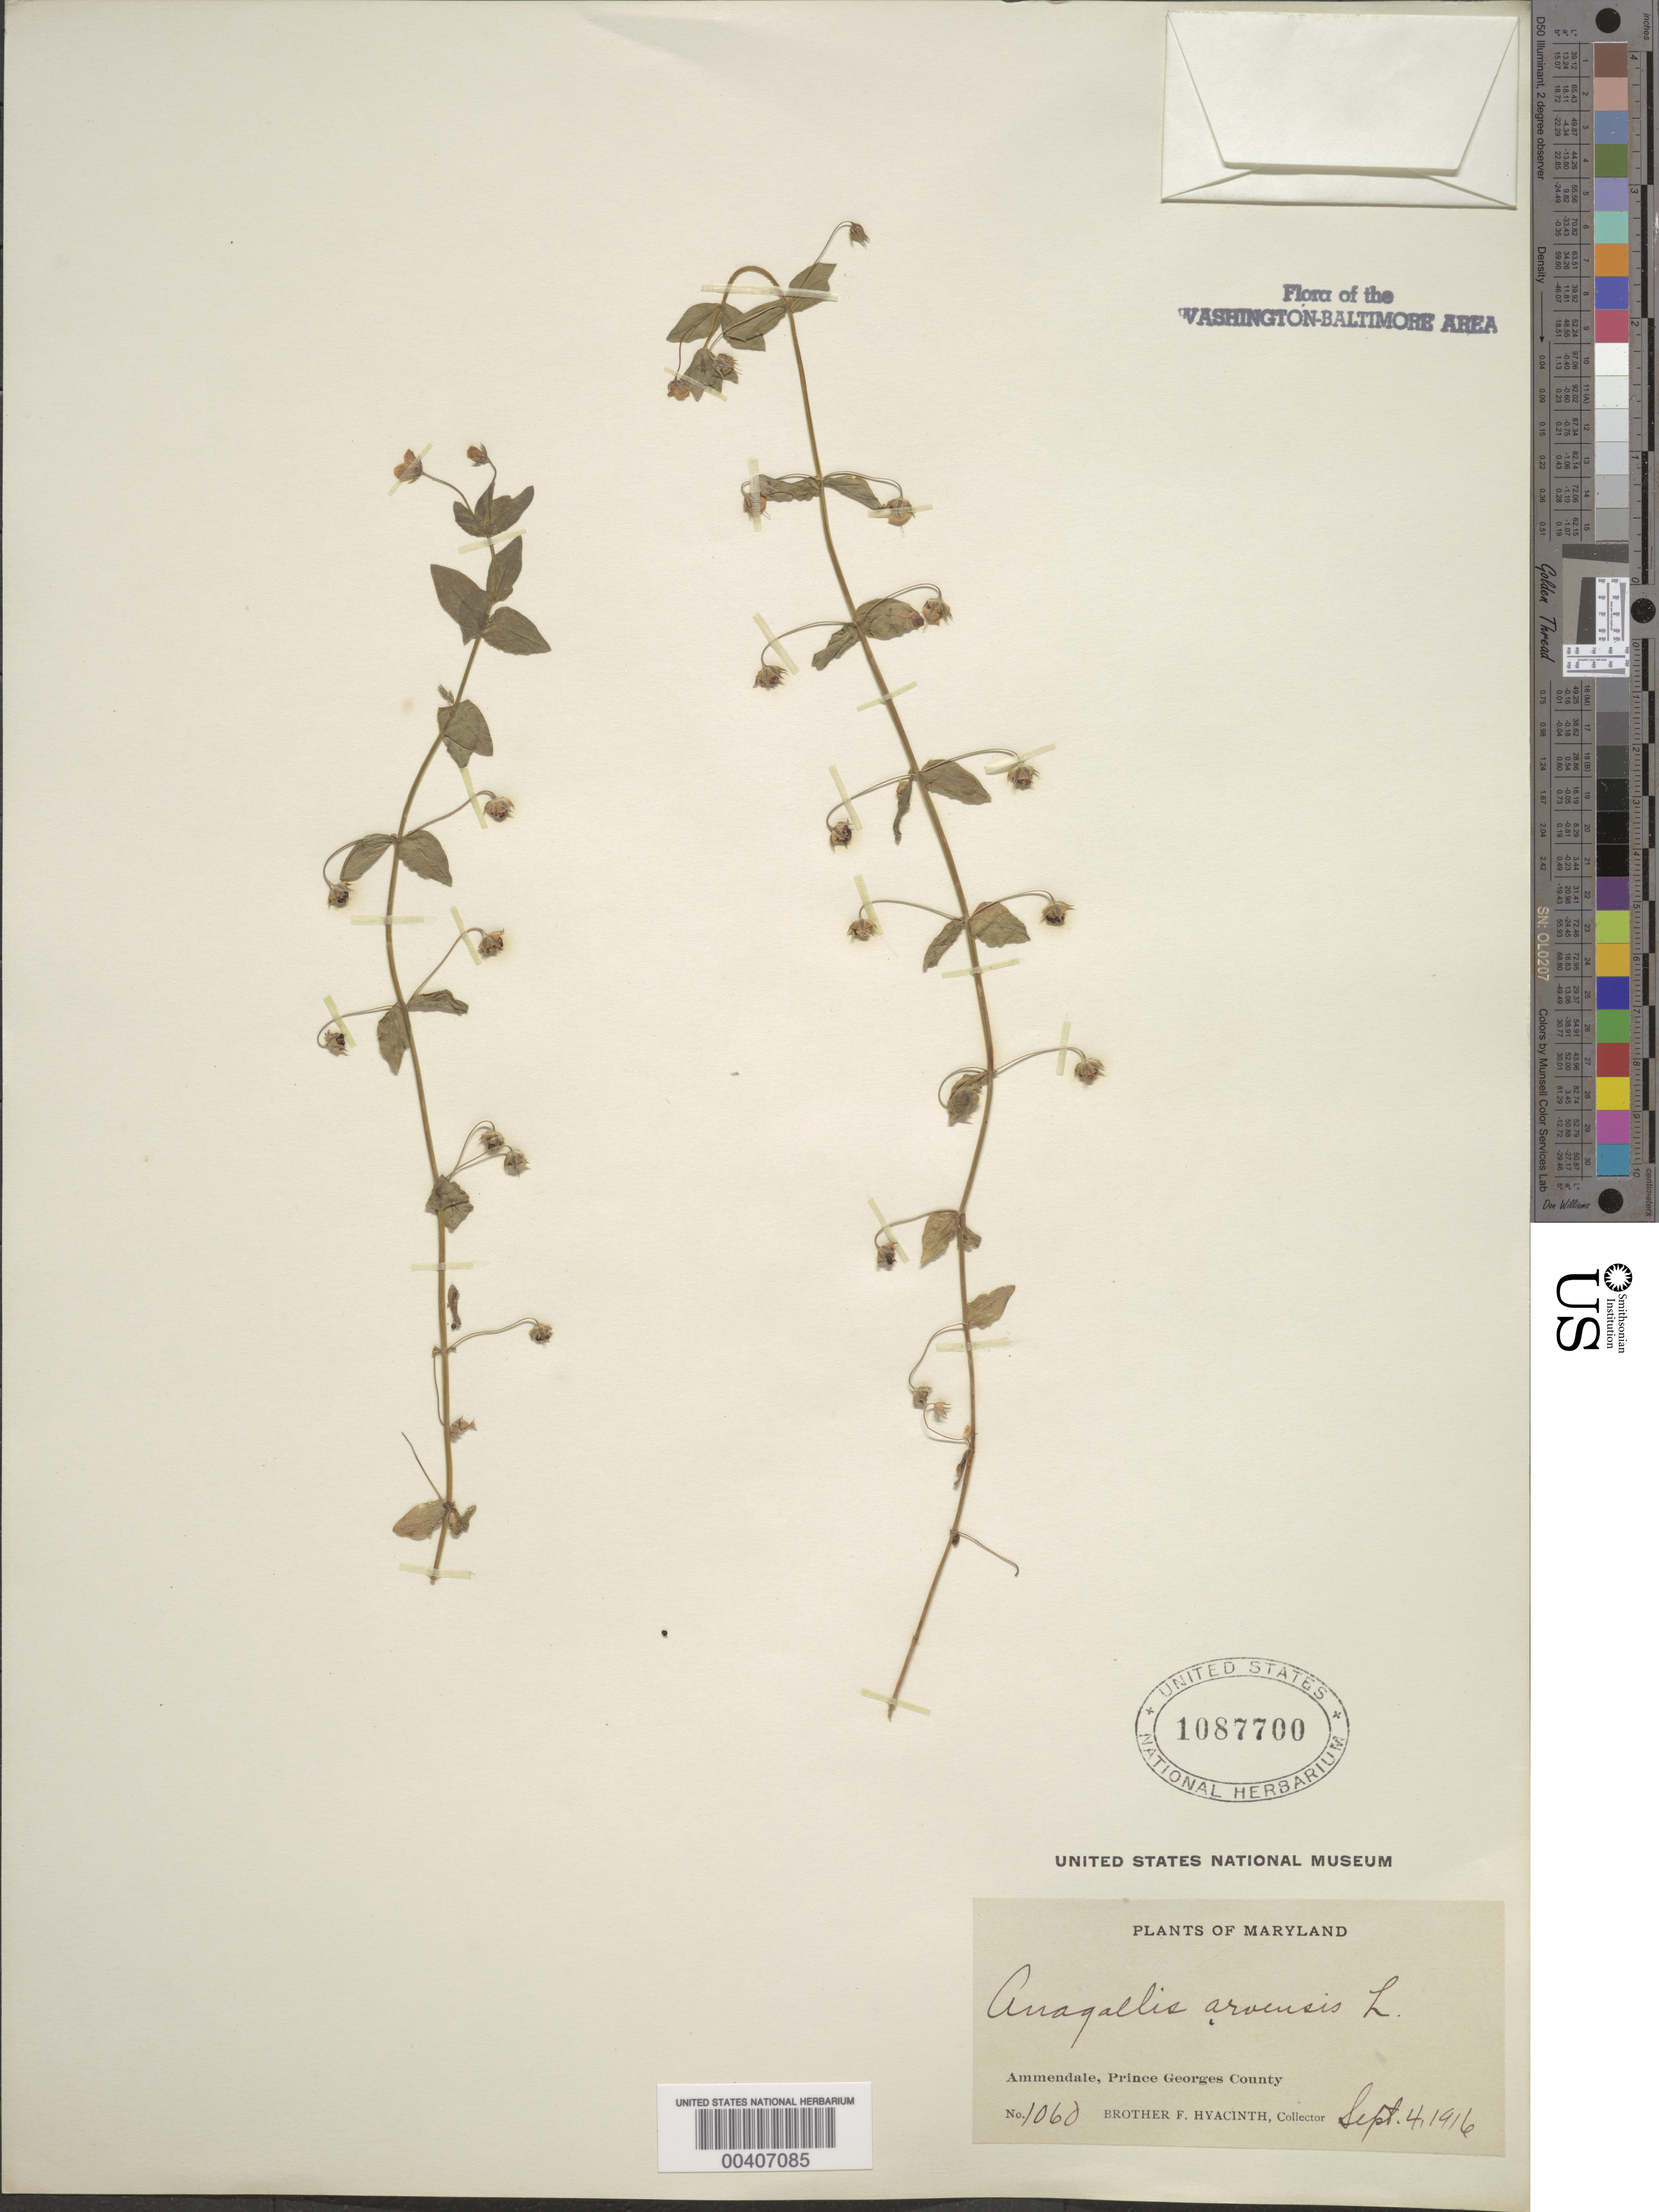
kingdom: Plantae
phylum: Tracheophyta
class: Magnoliopsida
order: Ericales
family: Primulaceae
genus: Anagallis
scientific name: Anagallis arvensis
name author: L.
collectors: F. Hyacinth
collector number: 1060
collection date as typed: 04 Sep 1916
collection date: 1916-09-04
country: United States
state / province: Maryland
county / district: Prince George's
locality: Ammendale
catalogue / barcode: US 1087700